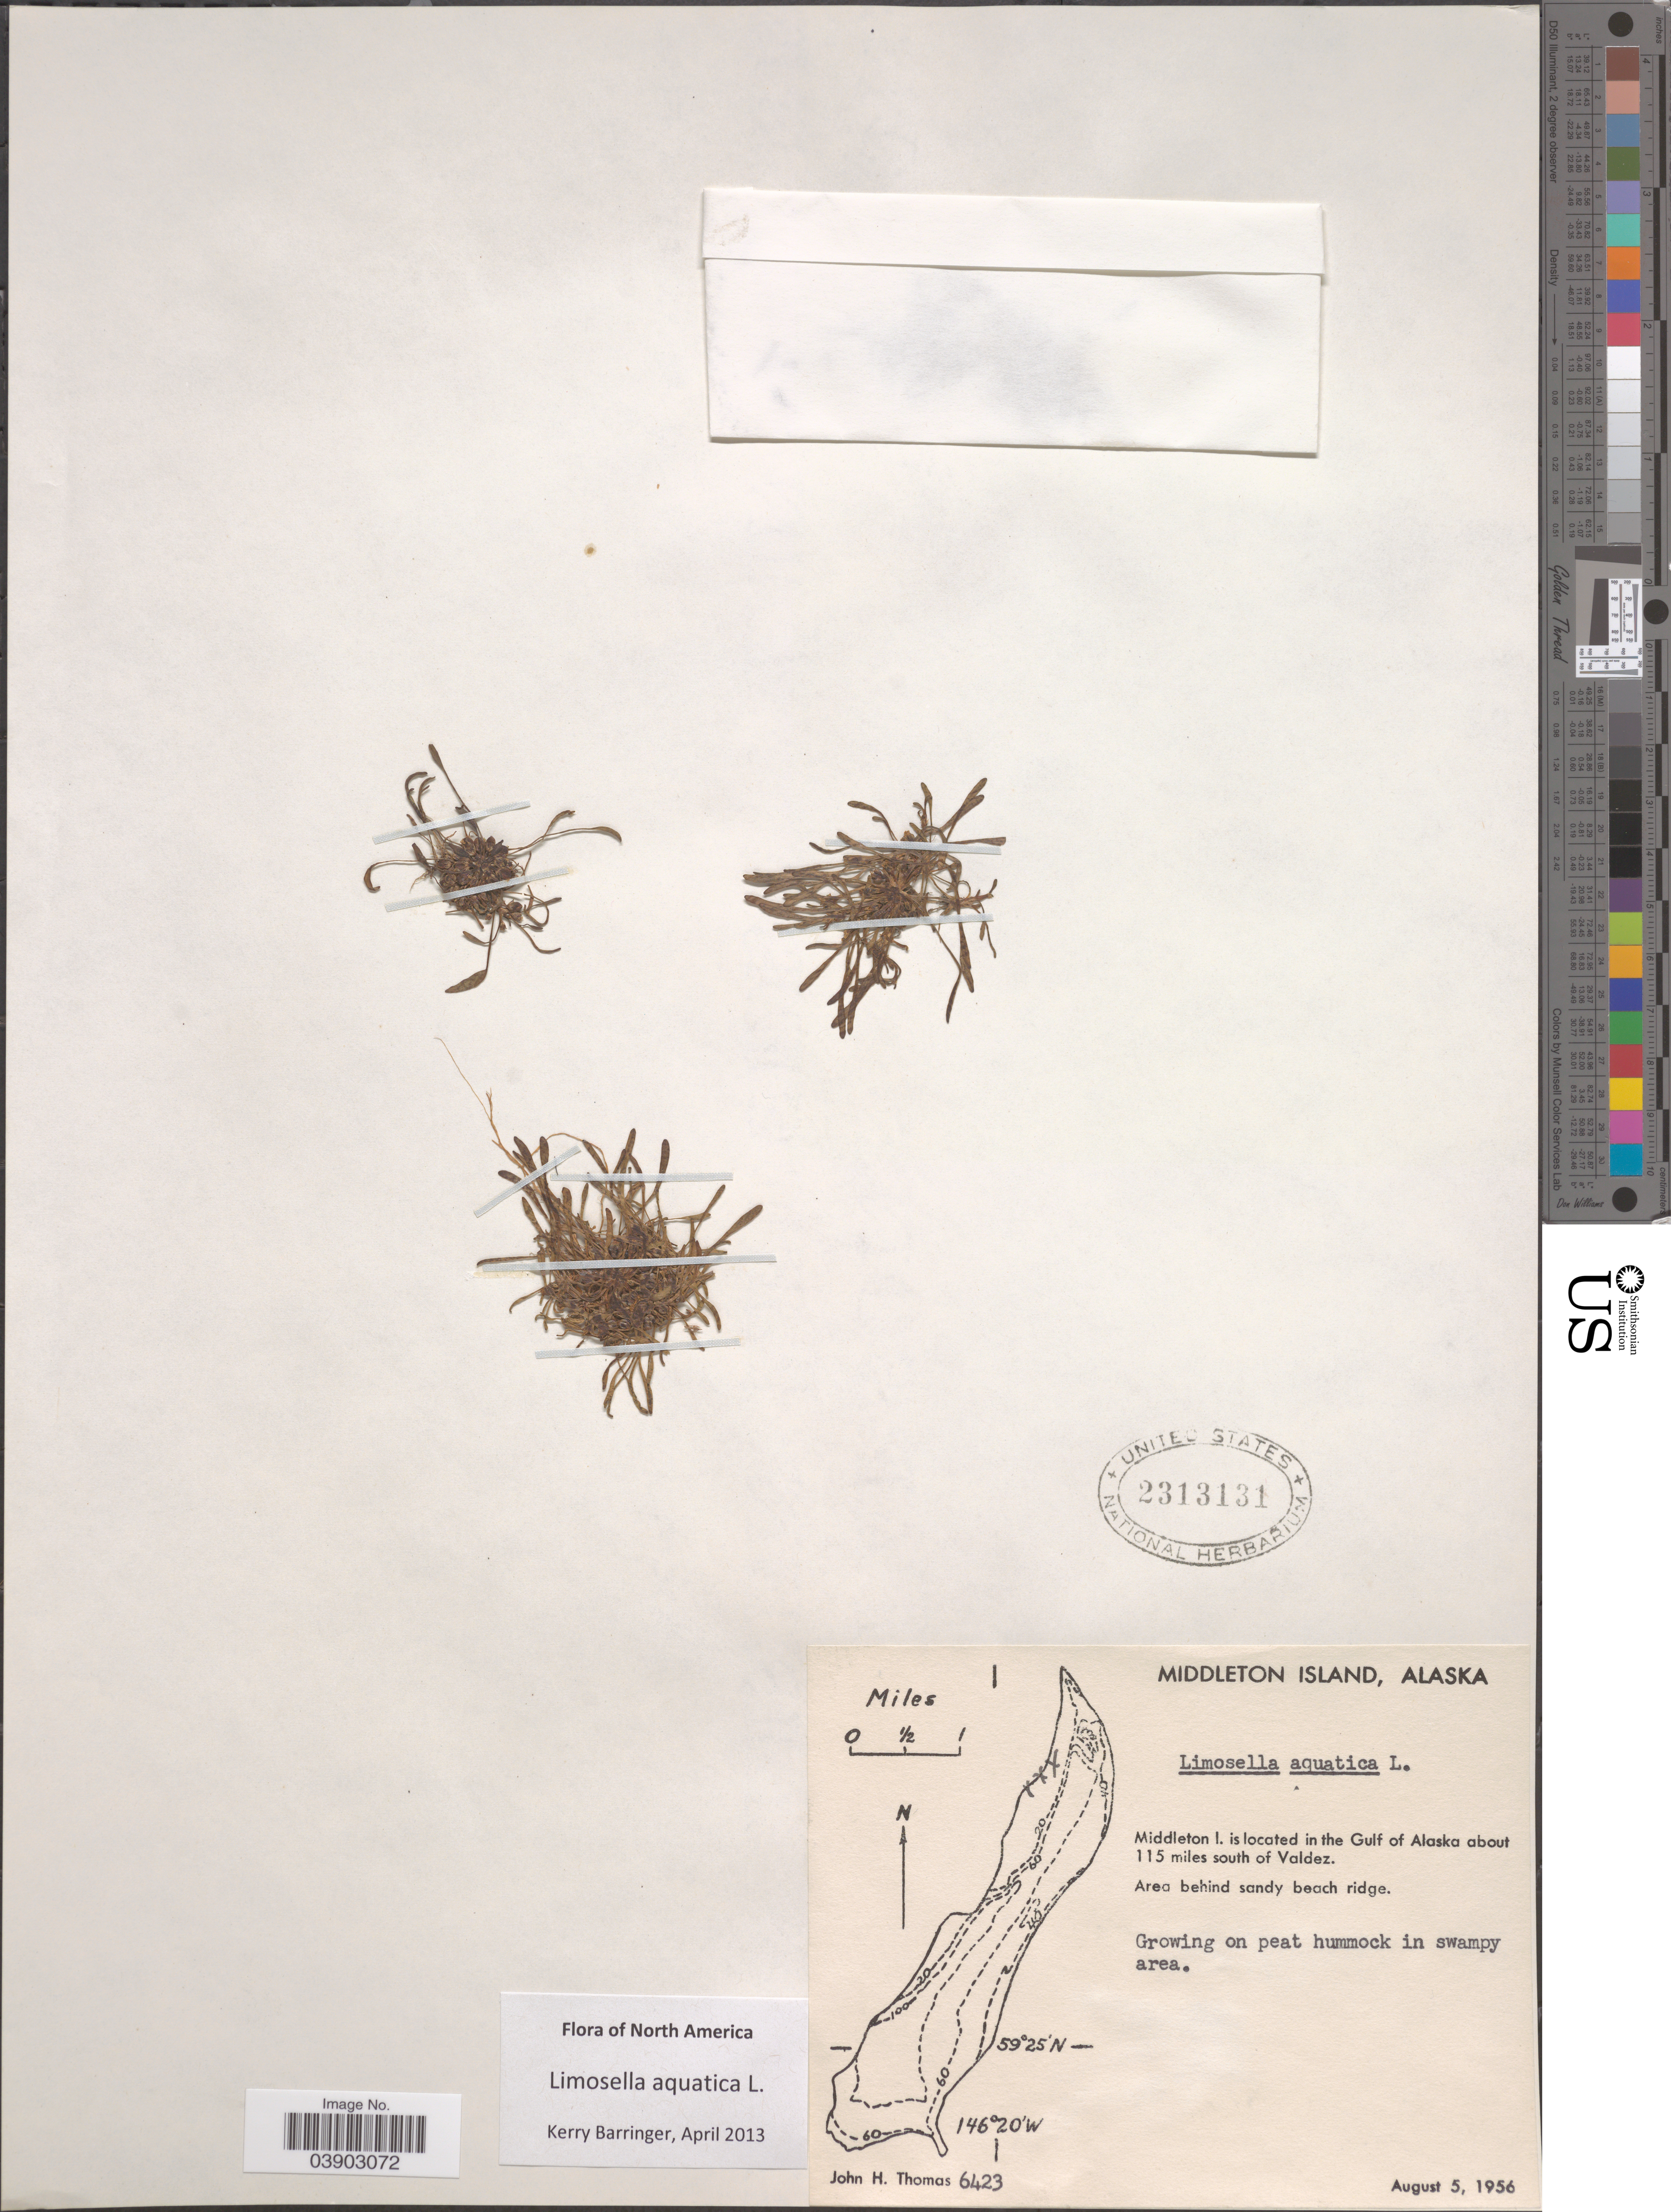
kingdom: Plantae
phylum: Tracheophyta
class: Magnoliopsida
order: Lamiales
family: Scrophulariaceae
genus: Limosella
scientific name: Limosella aquatica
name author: L.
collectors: J. H. Thomas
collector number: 6423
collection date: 1956-08-05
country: United States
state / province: Alaska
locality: Middleton Island. Middleton I. is located in the Gulf of Alaska about 115 miles south of Valdez.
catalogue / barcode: US 2313131